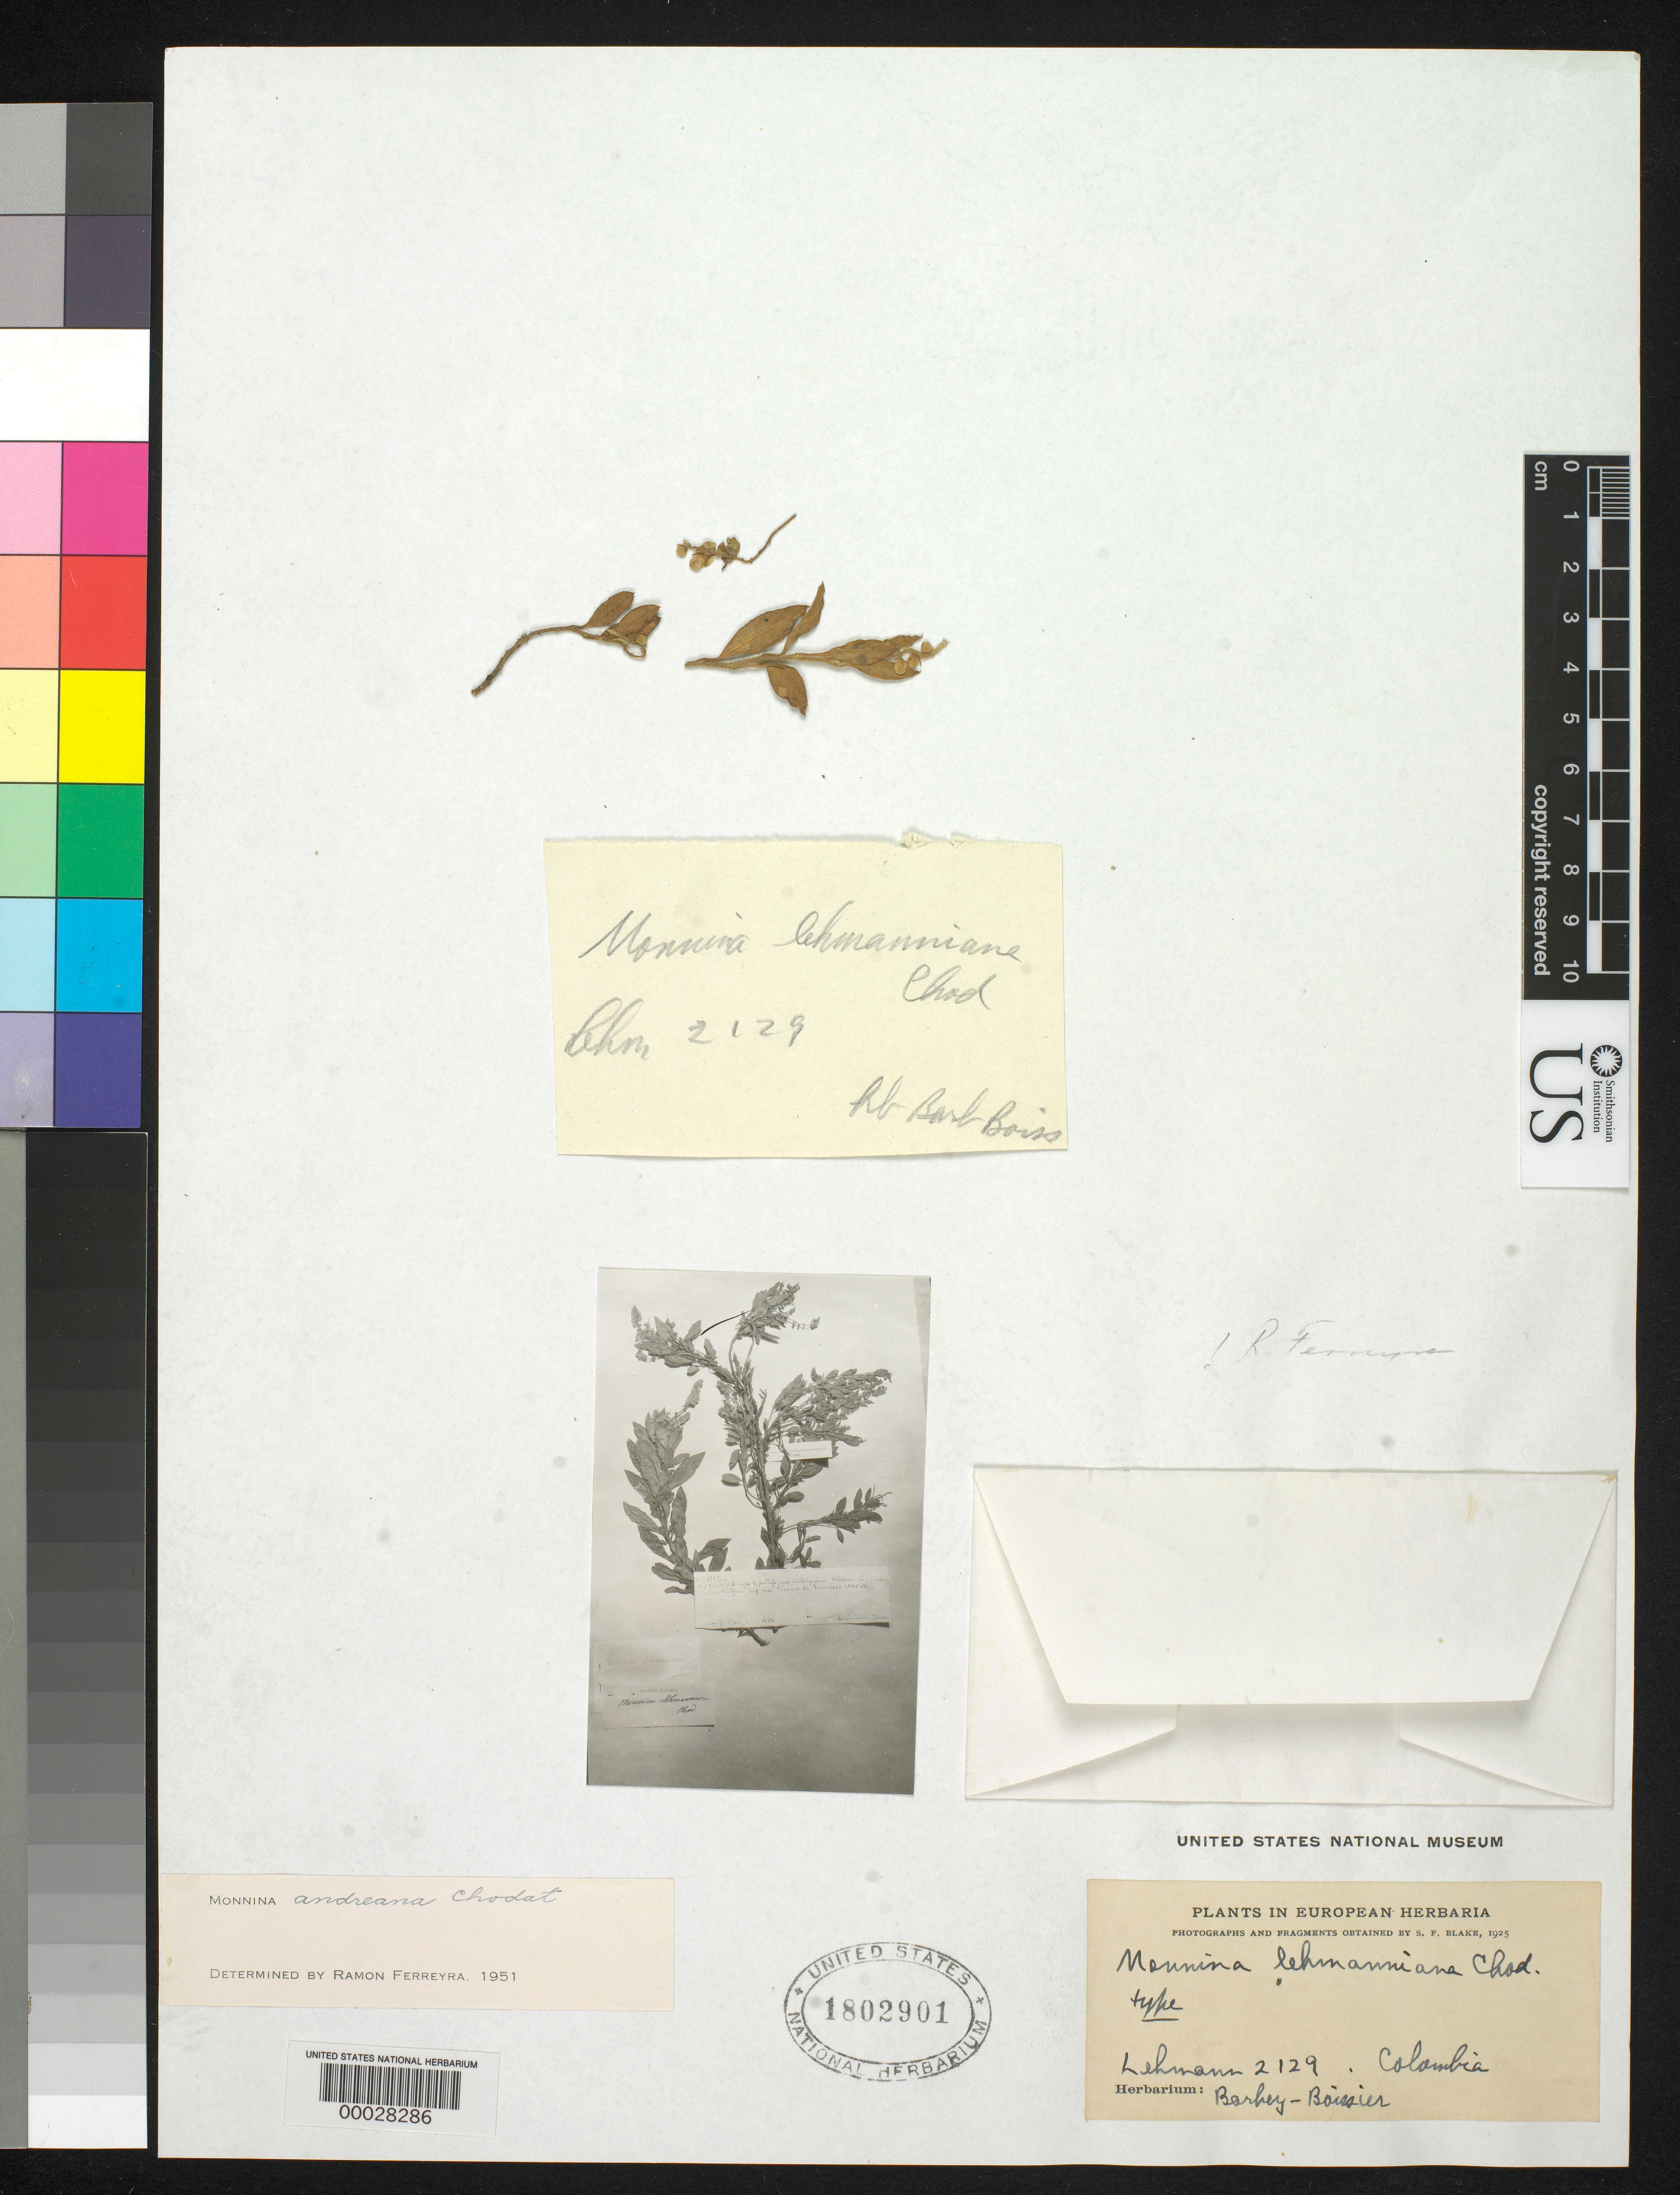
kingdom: Plantae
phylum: Tracheophyta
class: Magnoliopsida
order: Fabales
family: Polygalaceae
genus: Monnina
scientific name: Monnina lehmanniana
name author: Chodat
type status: Isotype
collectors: F. C. Lehmann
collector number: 2129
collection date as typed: Nov 1882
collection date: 1882-11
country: Colombia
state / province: Cauca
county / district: Popayan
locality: Paramo de Guanacas.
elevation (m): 3000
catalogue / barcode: US 1802901